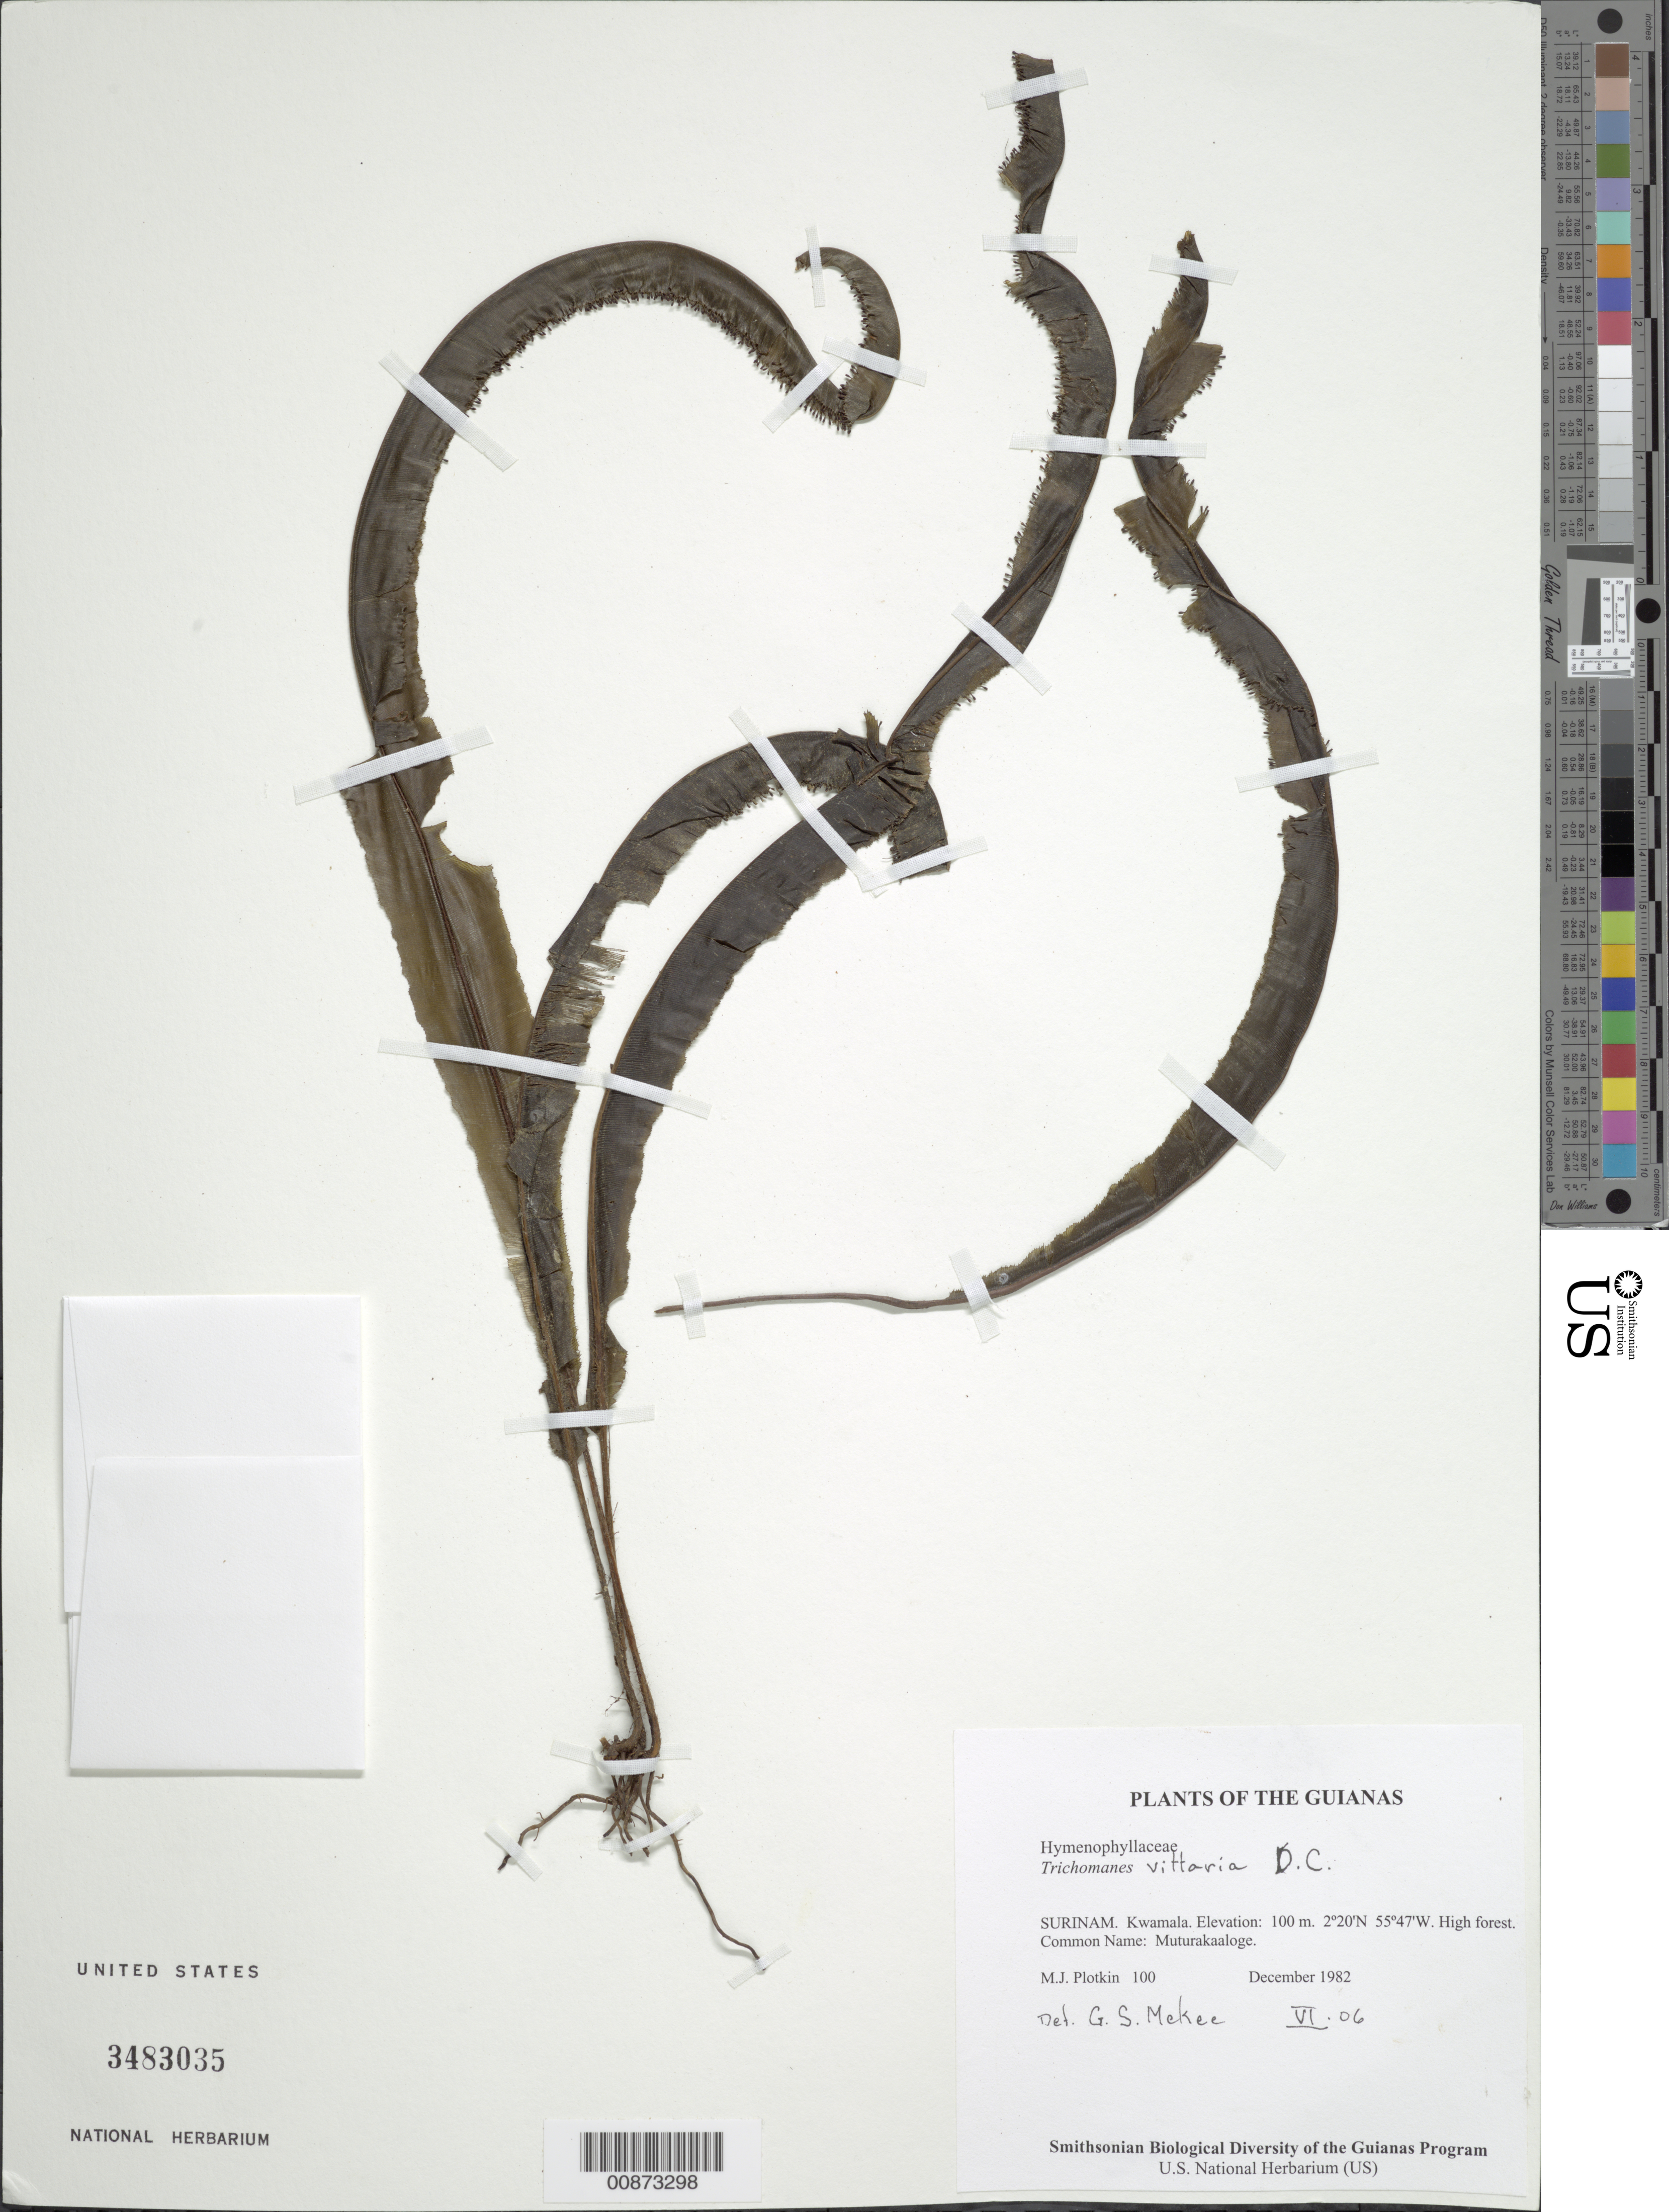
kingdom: Plantae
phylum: Tracheophyta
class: Polypodiopsida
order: Hymenophyllales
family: Hymenophyllaceae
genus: Trichomanes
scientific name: Trichomanes vittaria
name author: DC. ex Poir.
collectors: M. Plotkin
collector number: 100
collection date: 1982-12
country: Suriname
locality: Guianas. Kwamala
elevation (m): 100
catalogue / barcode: US 3483035